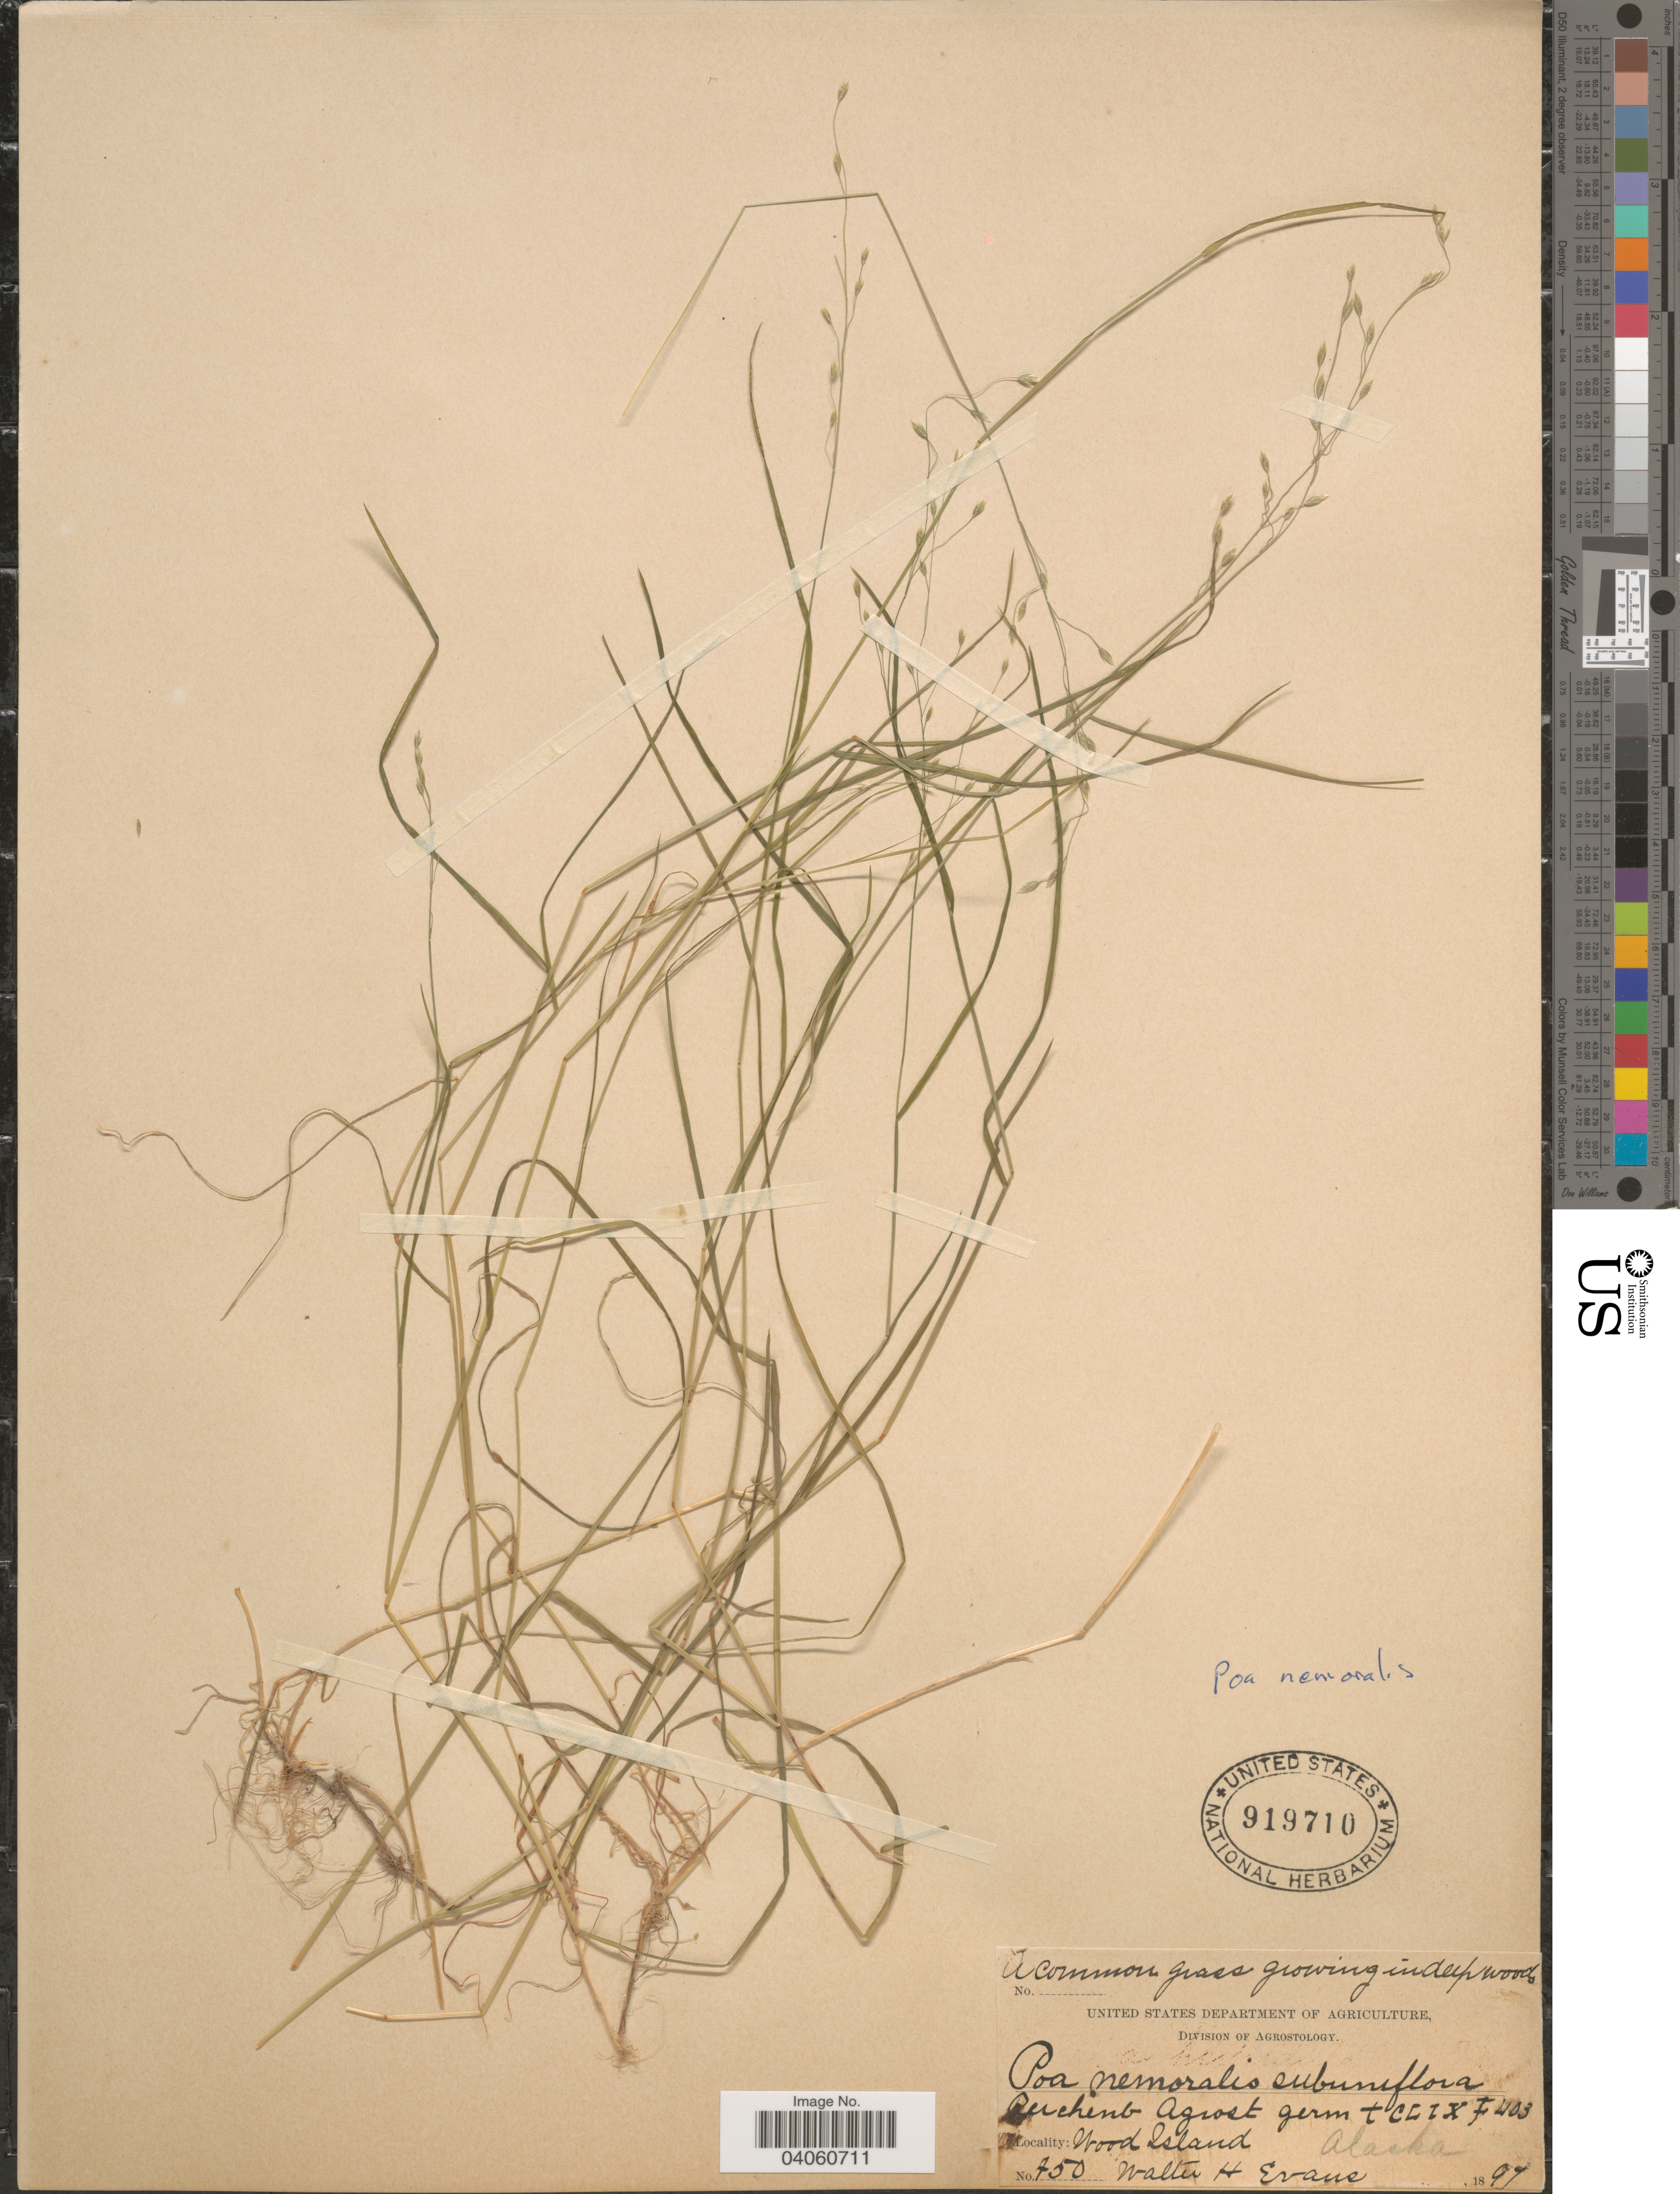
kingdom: Plantae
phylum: Tracheophyta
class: Liliopsida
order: Poales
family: Poaceae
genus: Poa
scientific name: Poa nemoralis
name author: L.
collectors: W. H. Evans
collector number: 750*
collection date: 1897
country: United States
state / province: Alaska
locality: Wood Island.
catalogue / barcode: US 919710